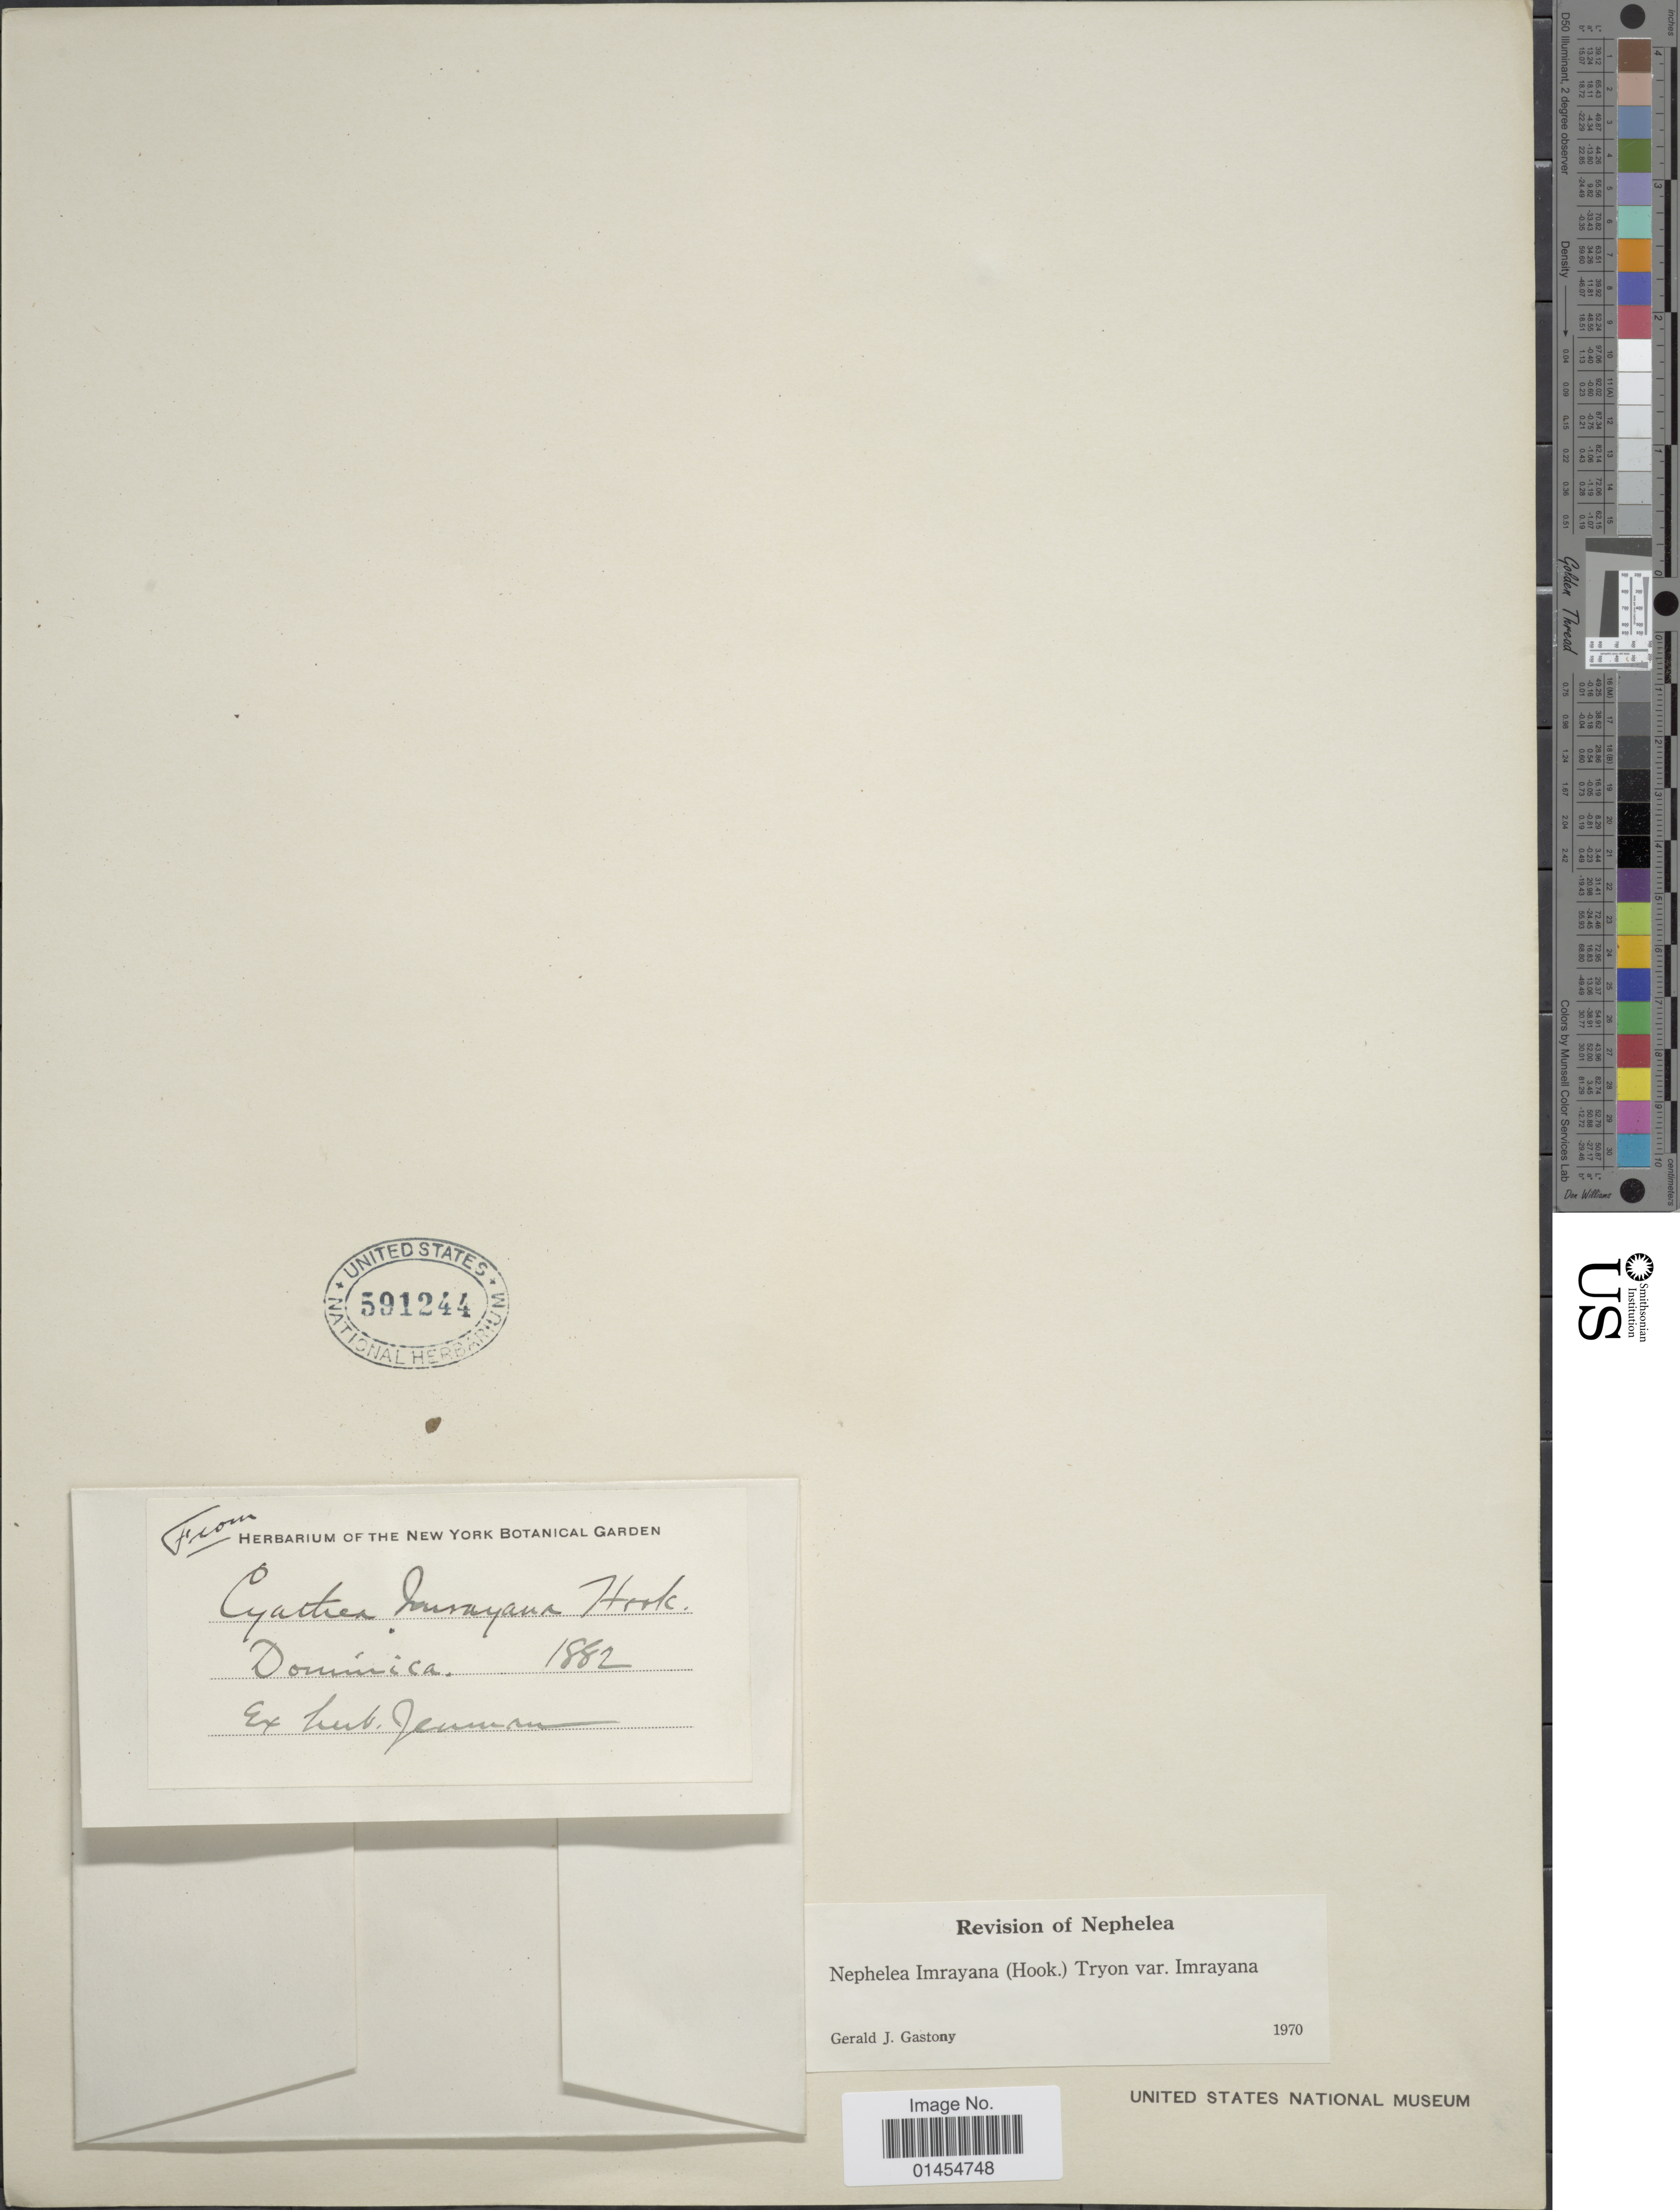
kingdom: Plantae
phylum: Tracheophyta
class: Polypodiopsida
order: Cyatheales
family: Cyatheaceae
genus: Alsophila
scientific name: Alsophila imrayana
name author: (Hook.) D.S. Conant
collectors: ex herb. Jenman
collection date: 1882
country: Dominica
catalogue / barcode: US 591244